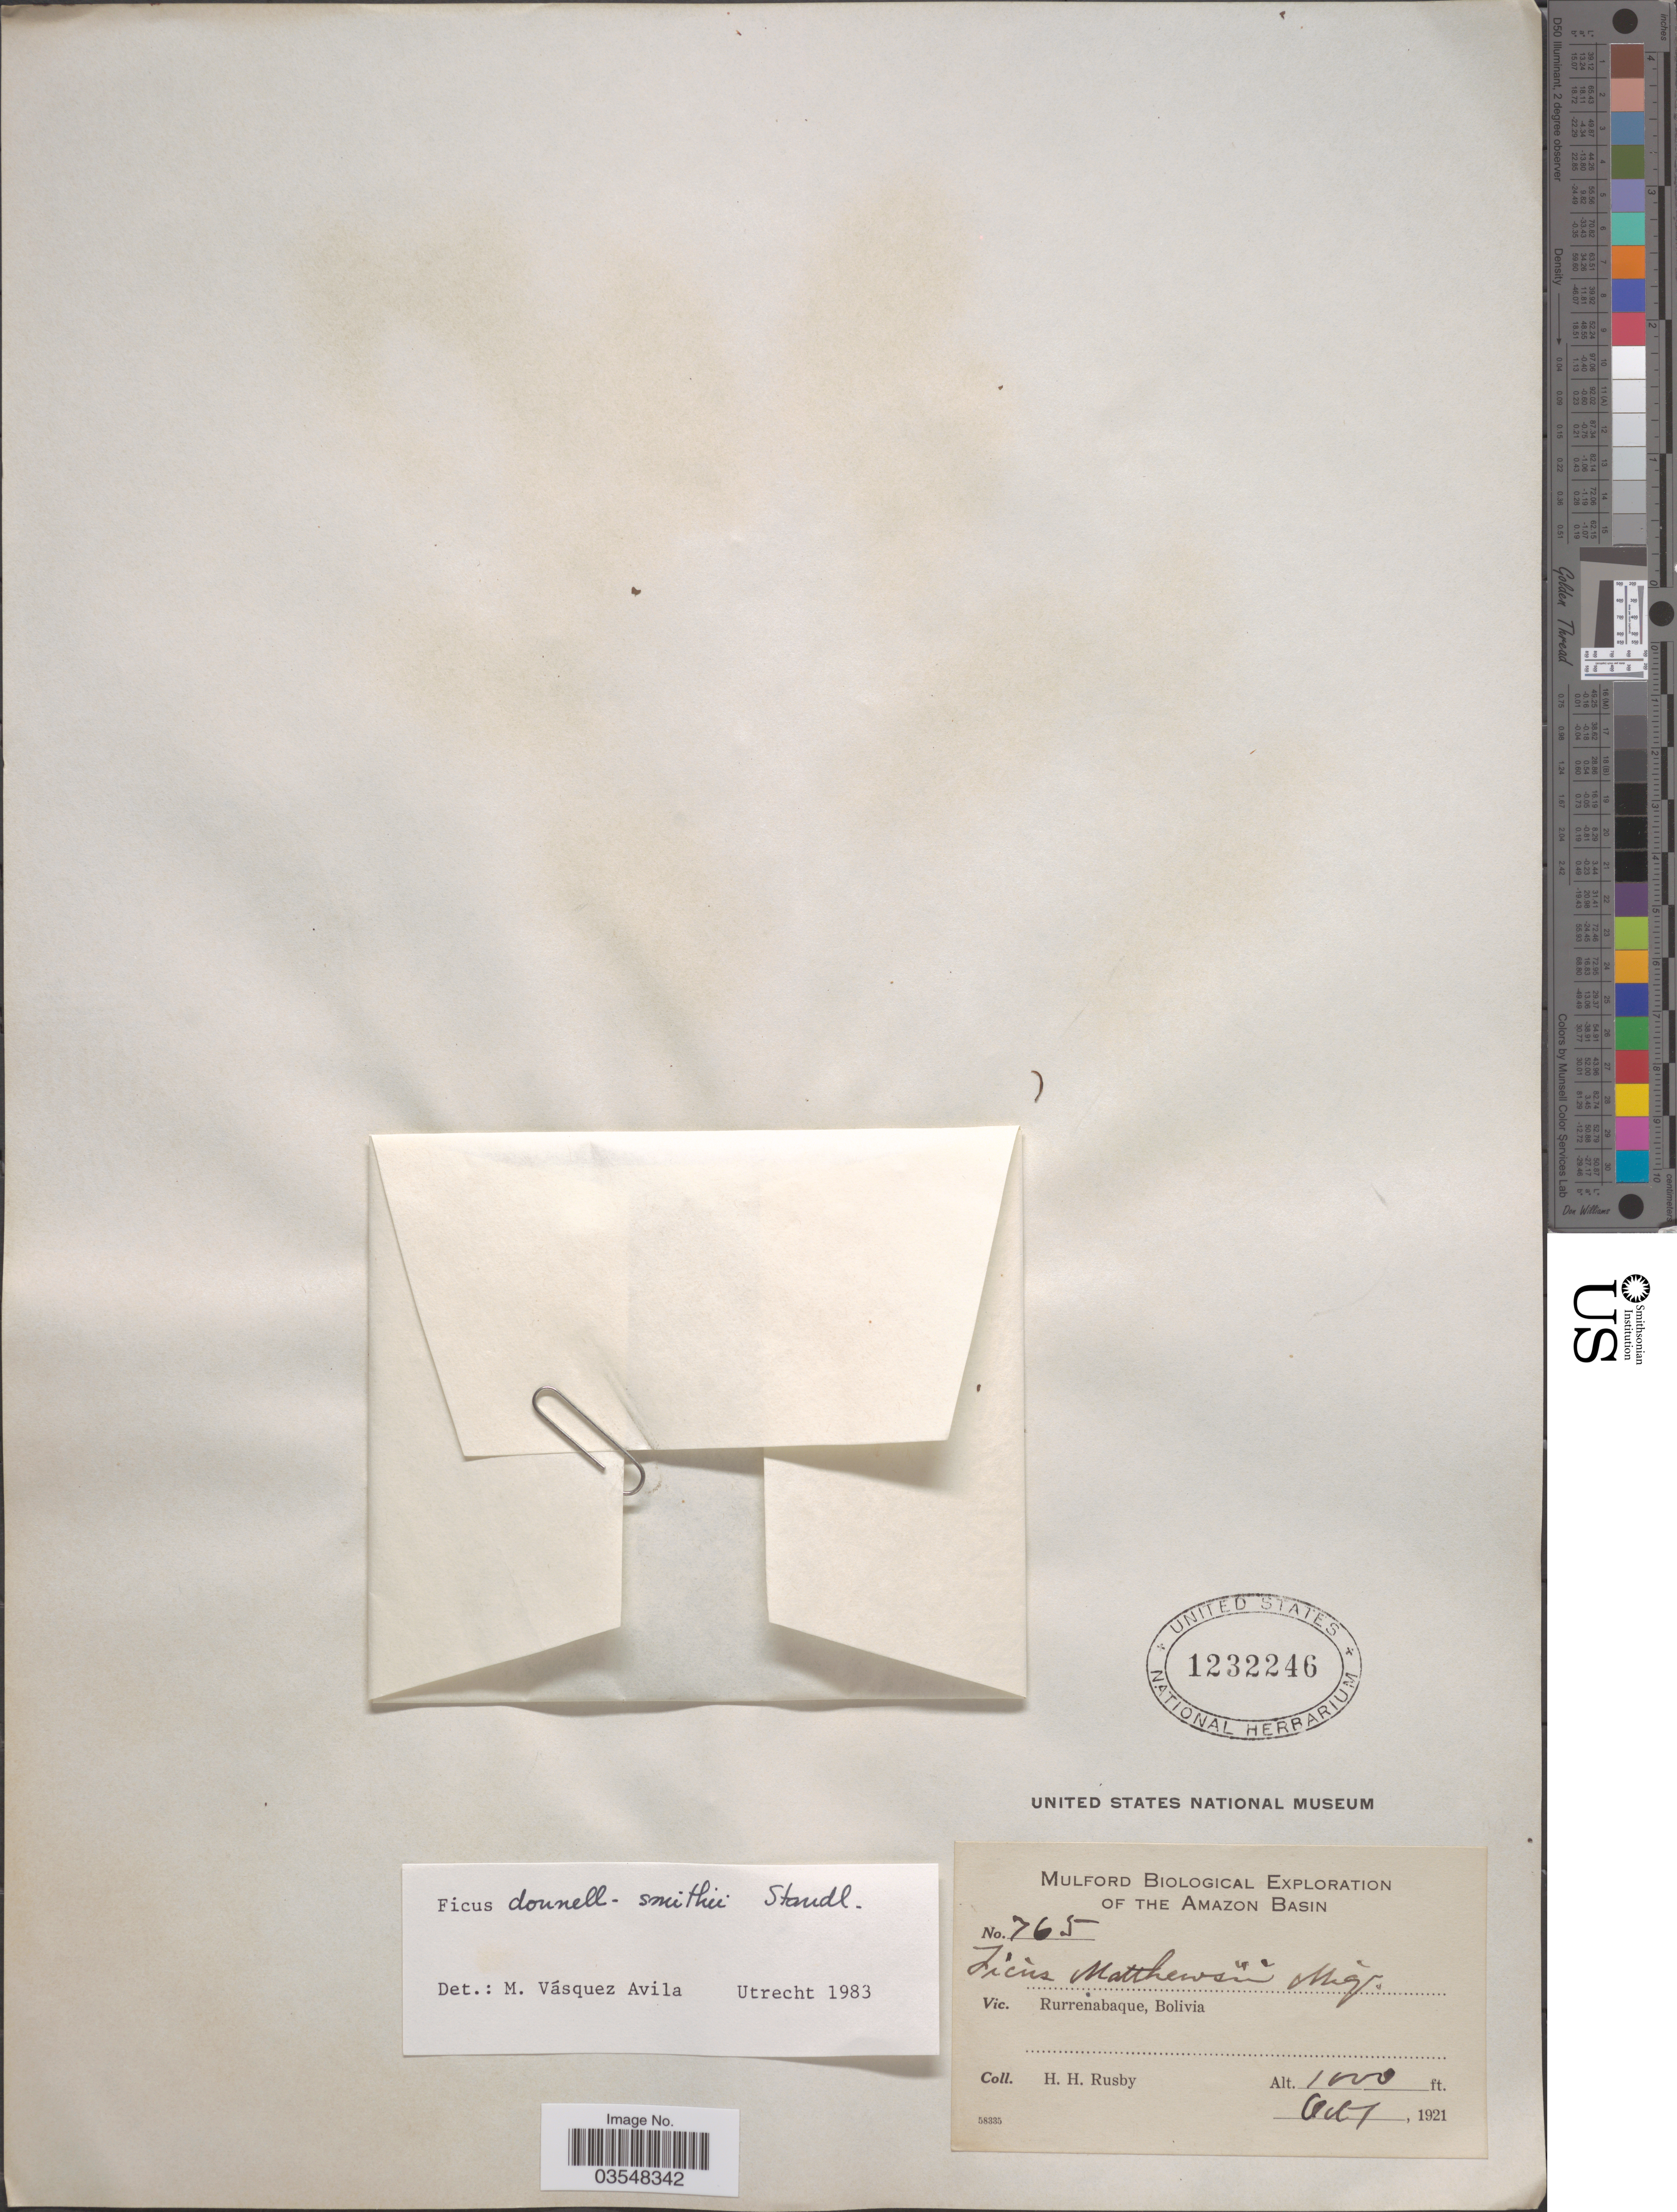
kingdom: Plantae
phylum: Tracheophyta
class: Magnoliopsida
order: Rosales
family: Moraceae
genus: Ficus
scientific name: Ficus donnell-smithii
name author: Standl.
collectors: H. H. Rusby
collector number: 765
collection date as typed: Oct 7, 1921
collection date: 1921-10-07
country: Bolivia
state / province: Beni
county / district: José Ballivián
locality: Rurrenabaque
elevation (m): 305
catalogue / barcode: US 1232246